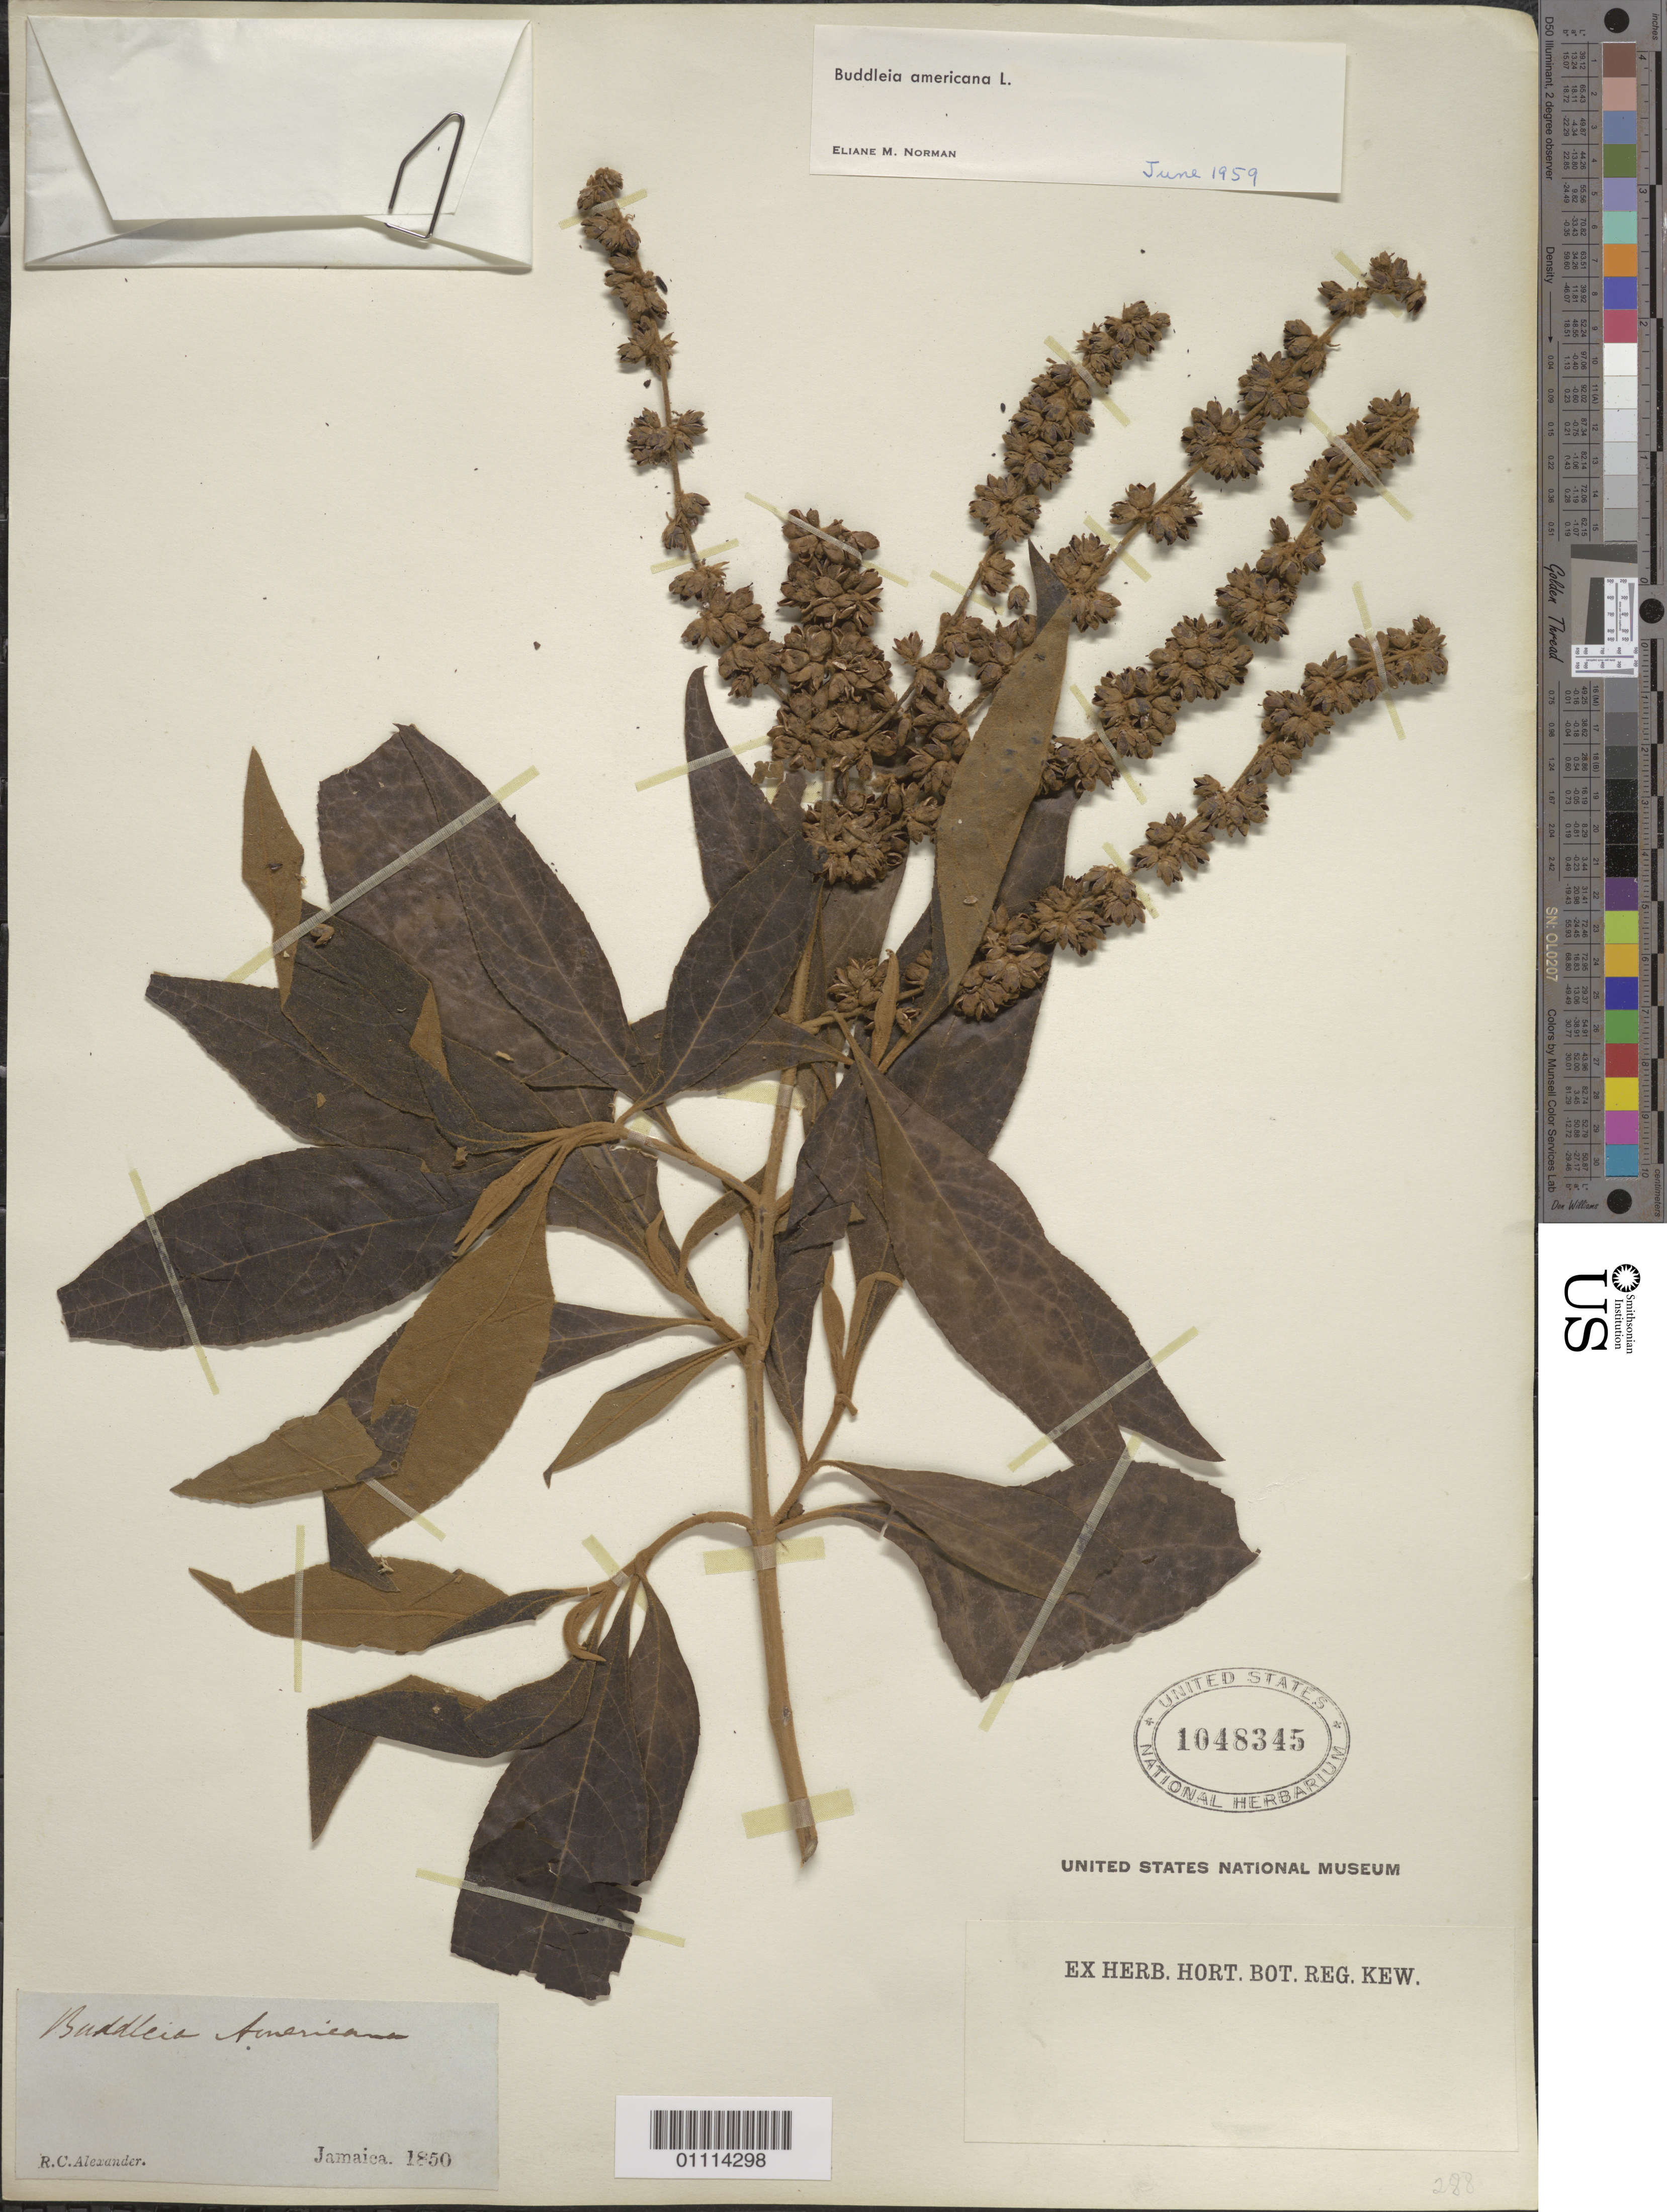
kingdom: Plantae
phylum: Tracheophyta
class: Magnoliopsida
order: Lamiales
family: Scrophulariaceae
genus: Buddleja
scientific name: Buddleja americana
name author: L.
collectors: R. C. Alexander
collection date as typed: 1850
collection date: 1850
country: Jamaica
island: Jamaica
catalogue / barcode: US 1048345